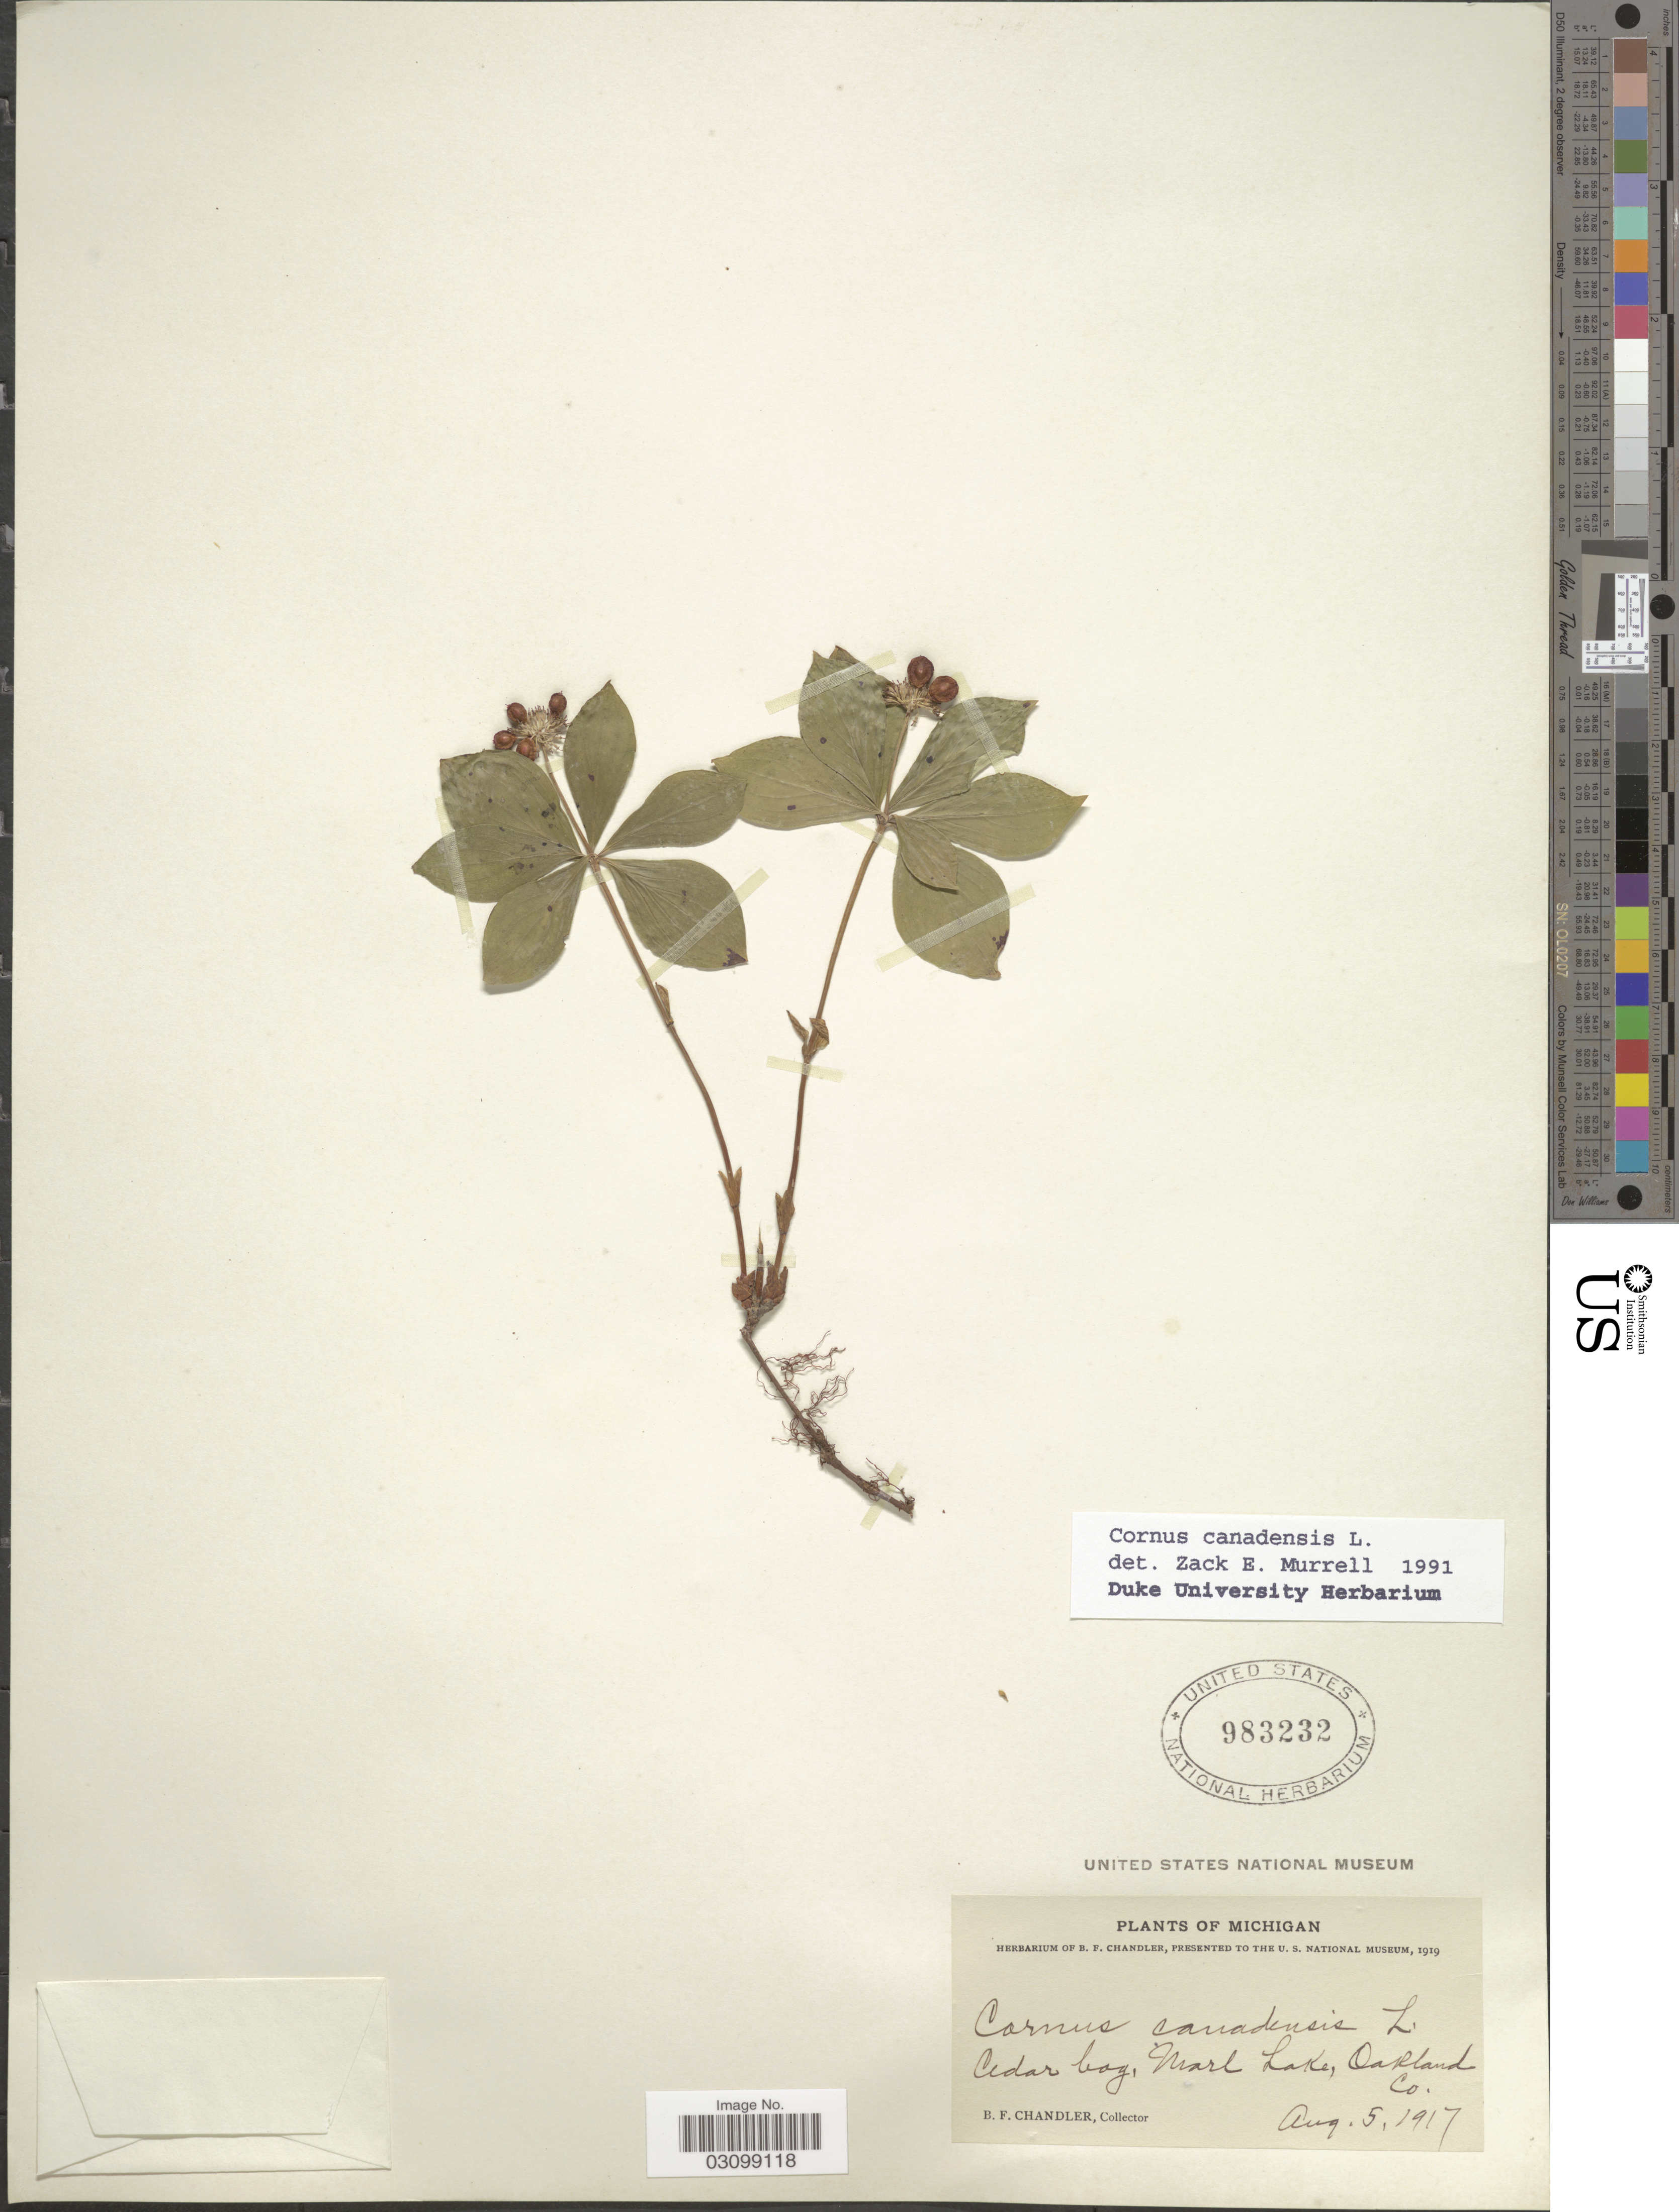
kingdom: Plantae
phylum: Tracheophyta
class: Magnoliopsida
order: Cornales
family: Cornaceae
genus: Cornus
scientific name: Cornus canadensis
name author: L.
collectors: B. F. Chandler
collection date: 1917-08-05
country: United States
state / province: Michigan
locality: Cedar bog, Marl Lake, Oakland Co.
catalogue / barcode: US 983232